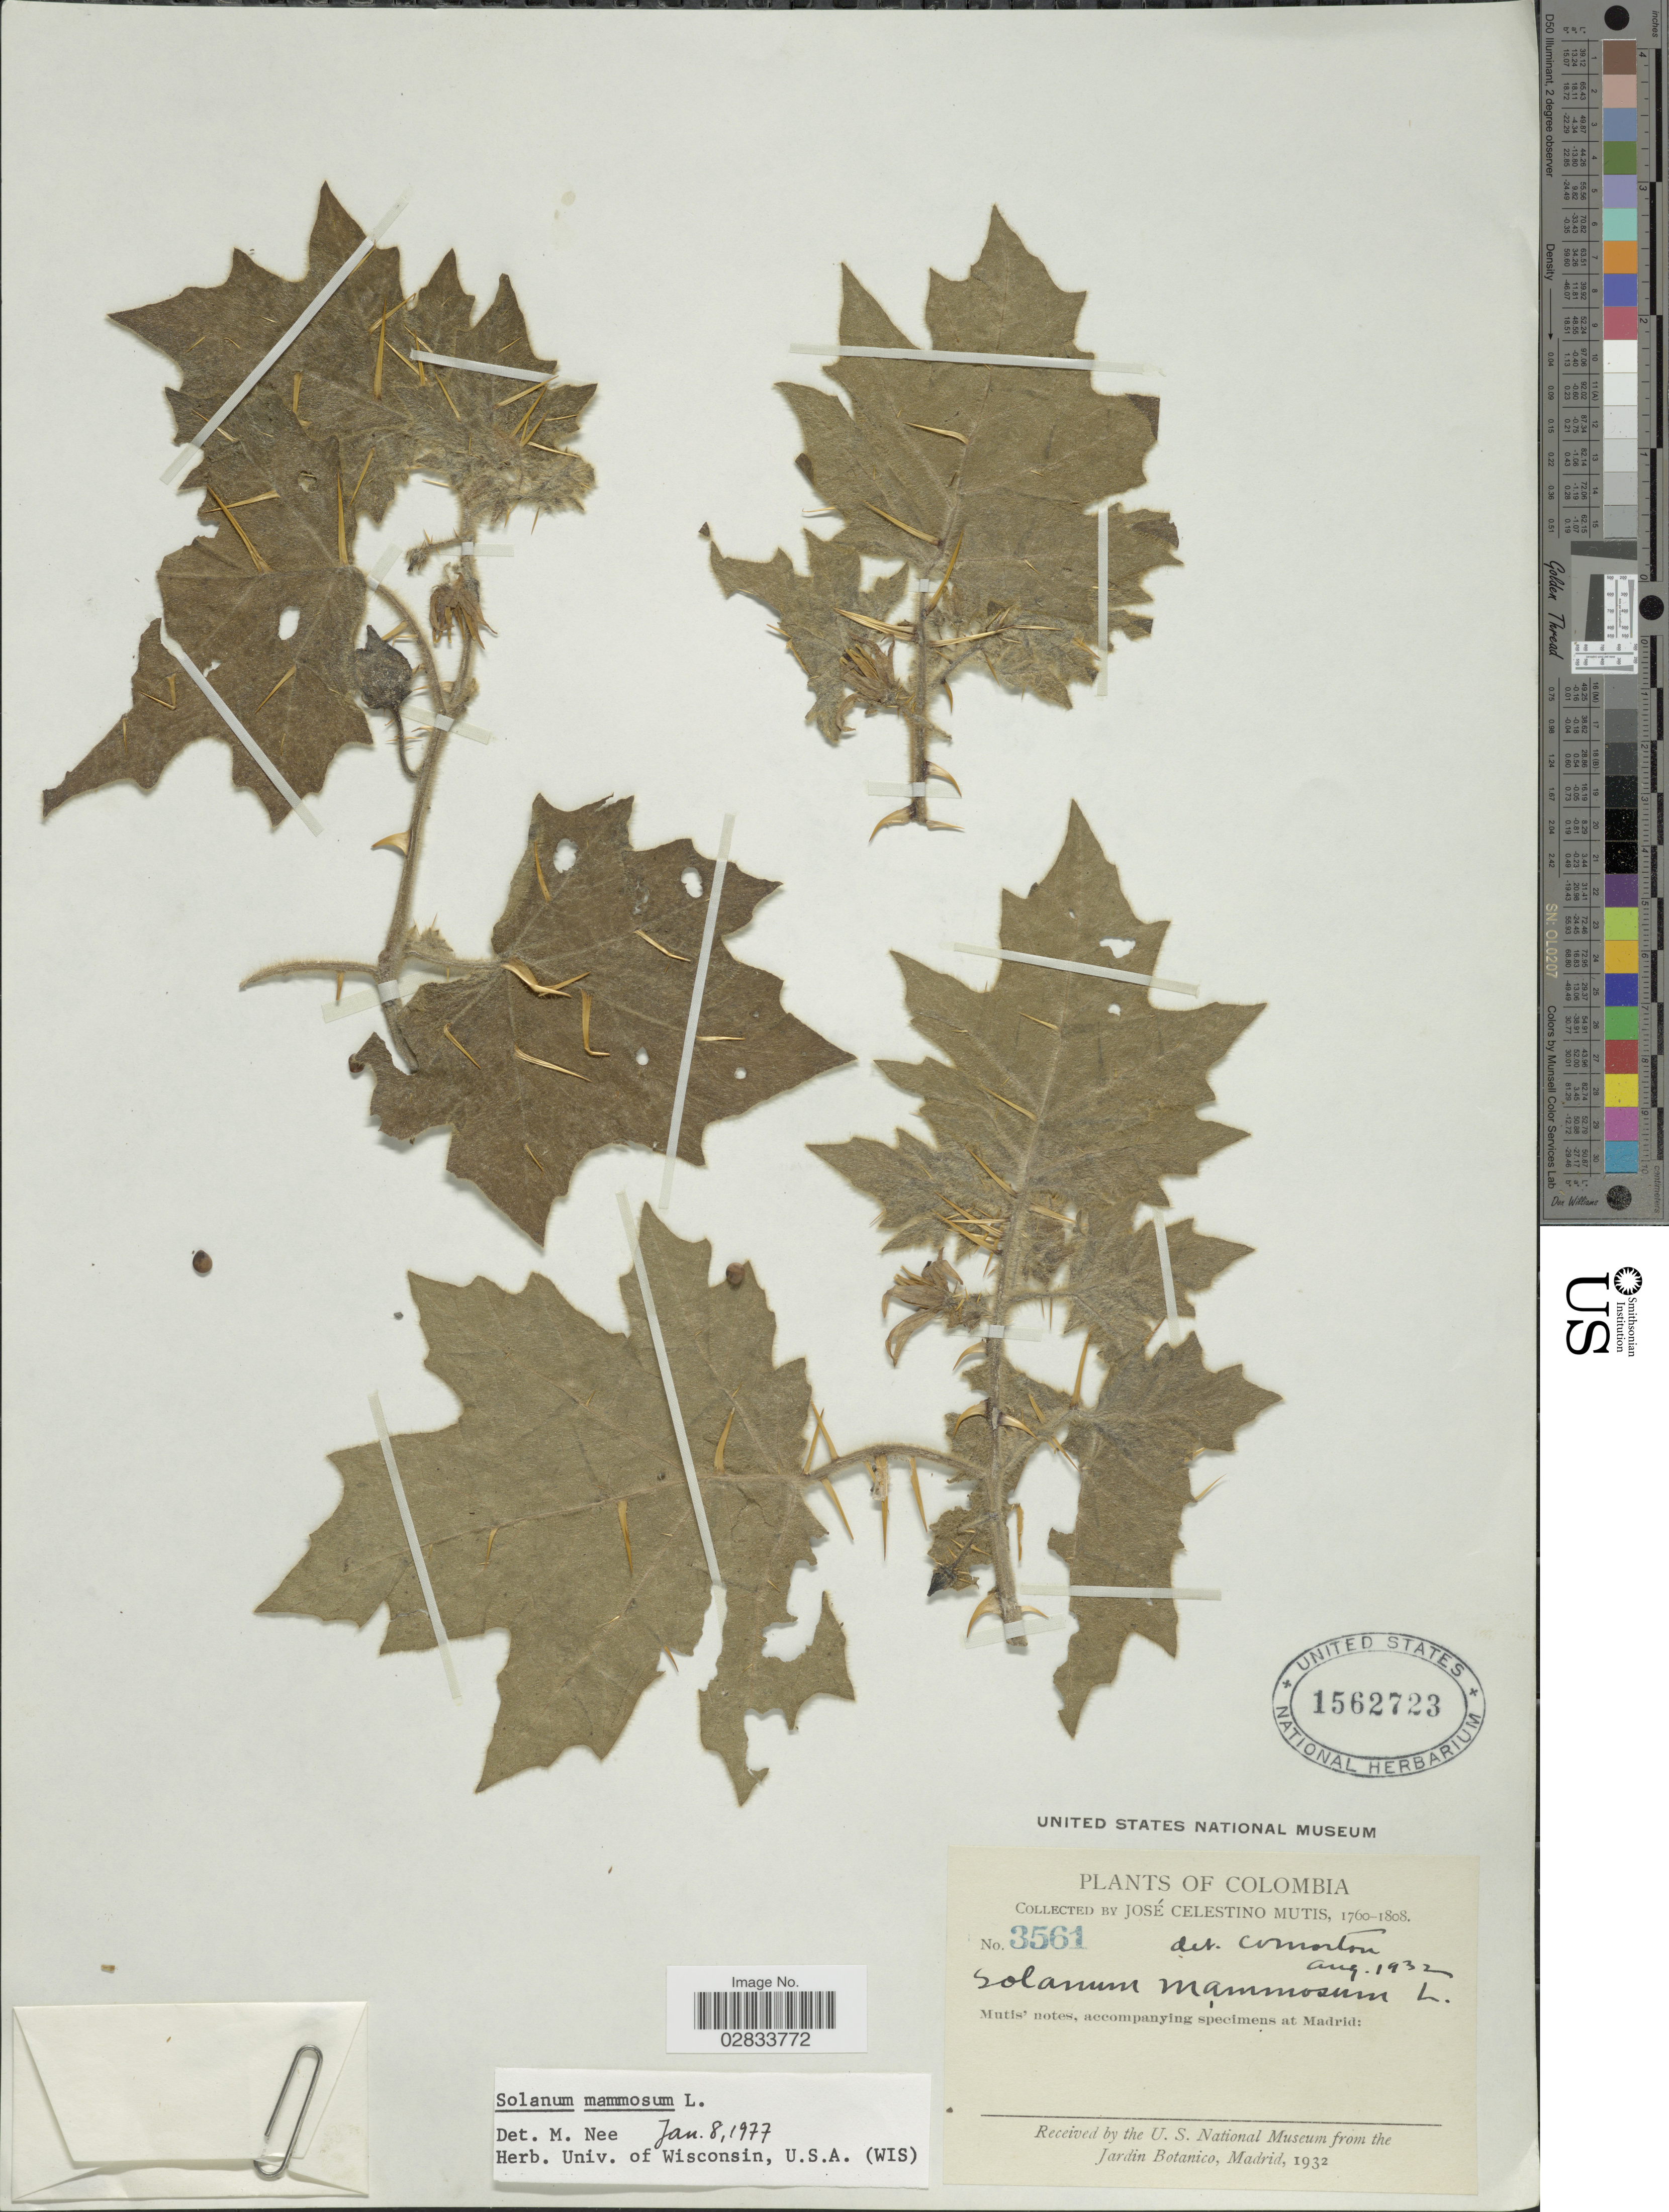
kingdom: Plantae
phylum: Tracheophyta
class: Magnoliopsida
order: Solanales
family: Solanaceae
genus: Solanum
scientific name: Solanum mammosum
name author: L.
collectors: J. C. B. Mutis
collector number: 3561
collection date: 1760/1808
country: Colombia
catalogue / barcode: US 1562723